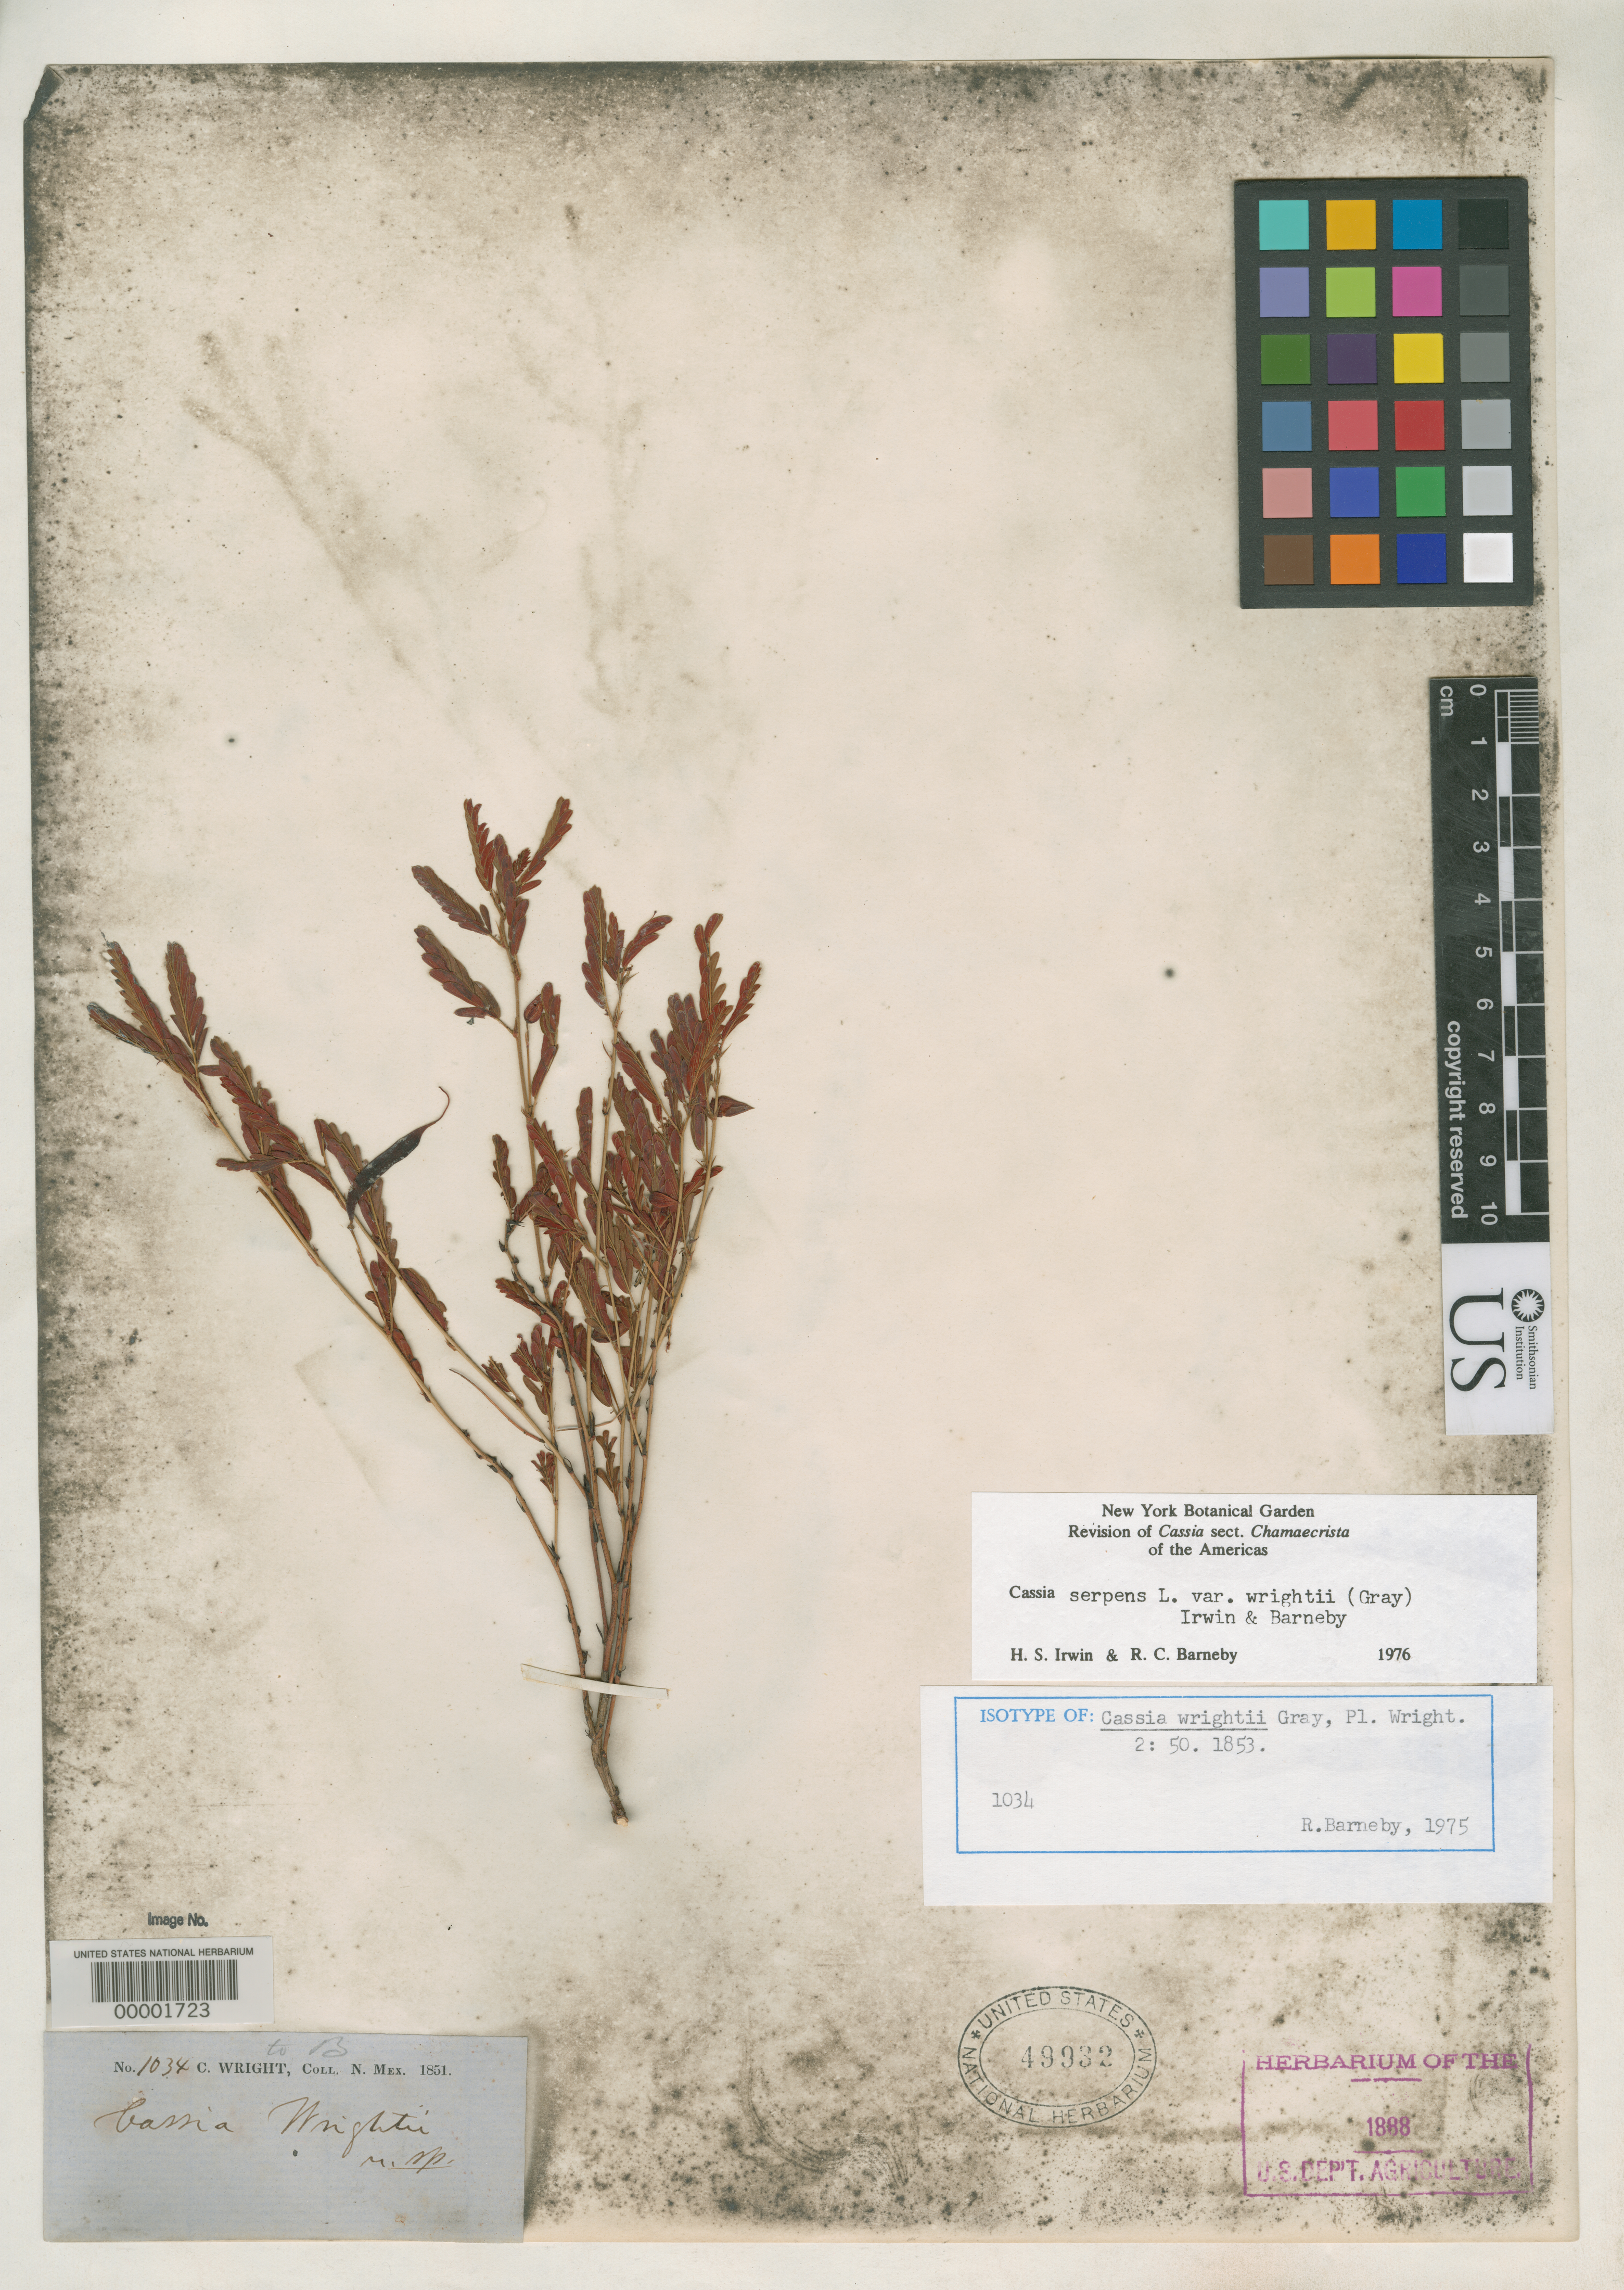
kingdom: Plantae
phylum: Tracheophyta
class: Magnoliopsida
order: Fabales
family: Fabaceae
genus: Cassia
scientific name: Cassia wrightii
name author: A. Gray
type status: Isotype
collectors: C. Wright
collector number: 1034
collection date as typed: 1851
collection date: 1851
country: Mexico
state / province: Sonora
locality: Near deserted Rancho on Sonoita.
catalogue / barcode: US 49932